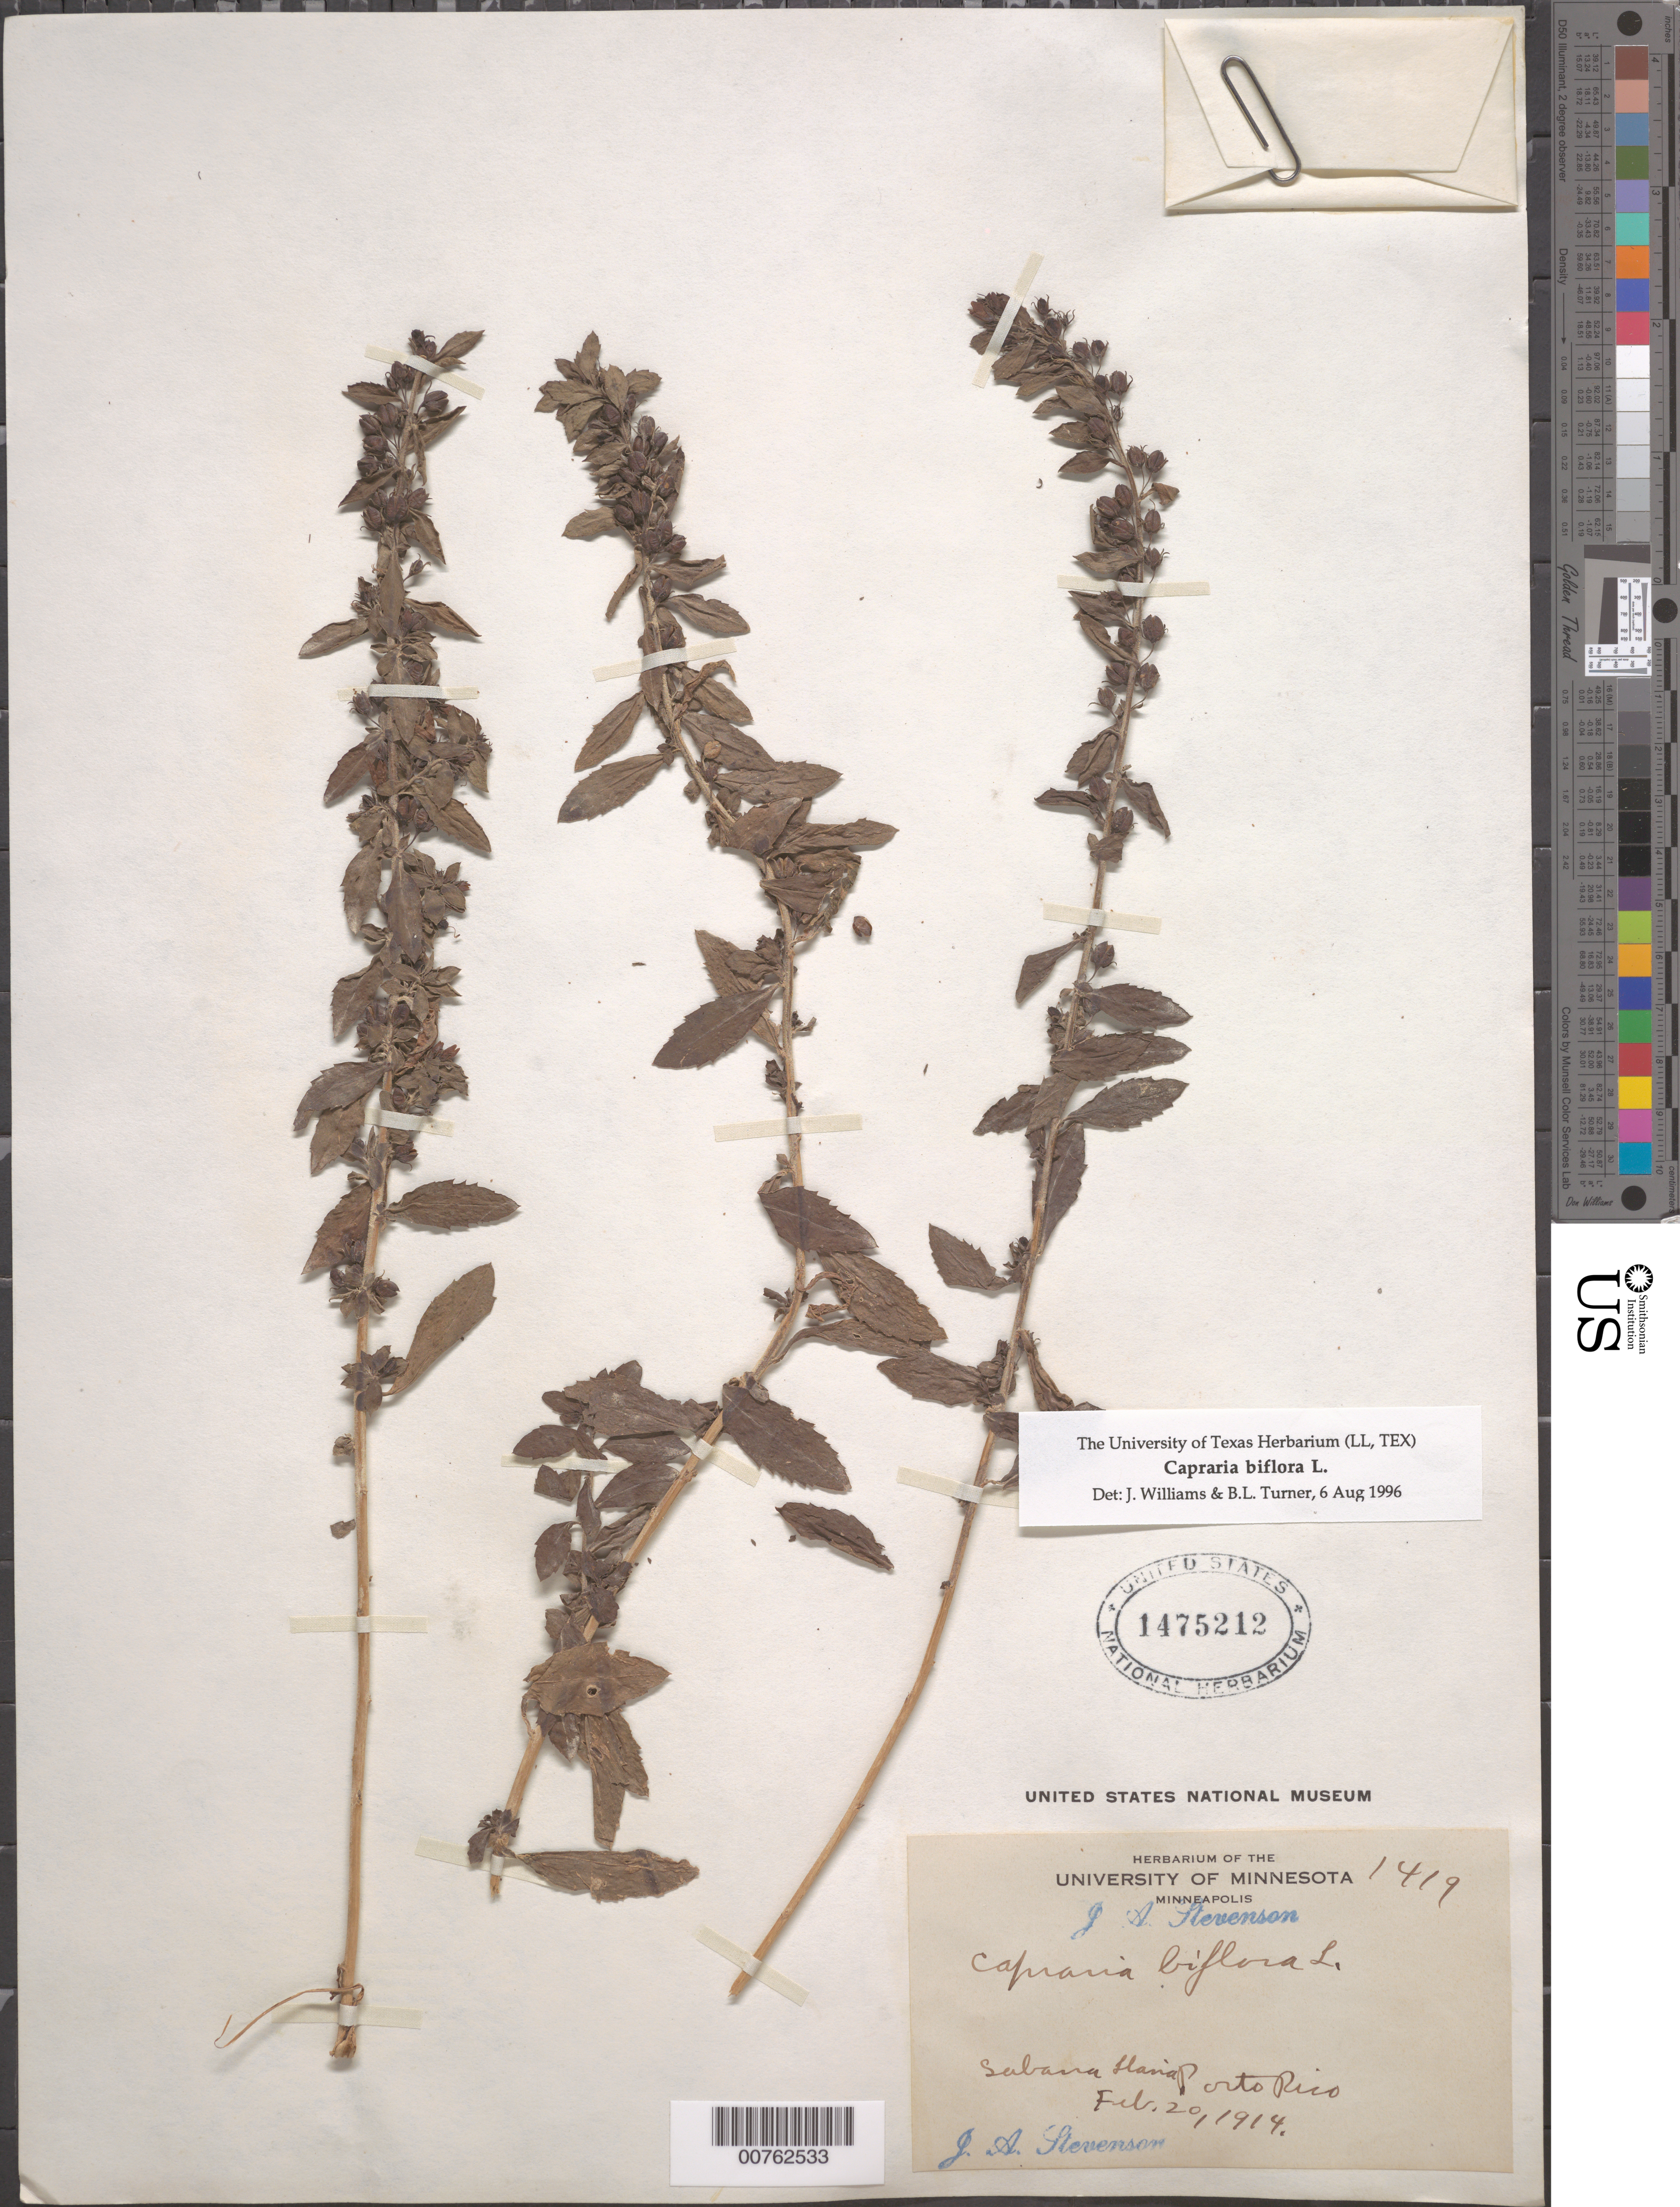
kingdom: Plantae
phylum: Tracheophyta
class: Magnoliopsida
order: Lamiales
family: Scrophulariaceae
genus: Capraria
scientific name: Capraria biflora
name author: L.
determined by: Williams, J.; Turner, B. L.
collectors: J. Stevenson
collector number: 1419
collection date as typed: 20 Feb 1914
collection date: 1914-02-20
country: Puerto Rico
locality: Sabana Maria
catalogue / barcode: US 1475212